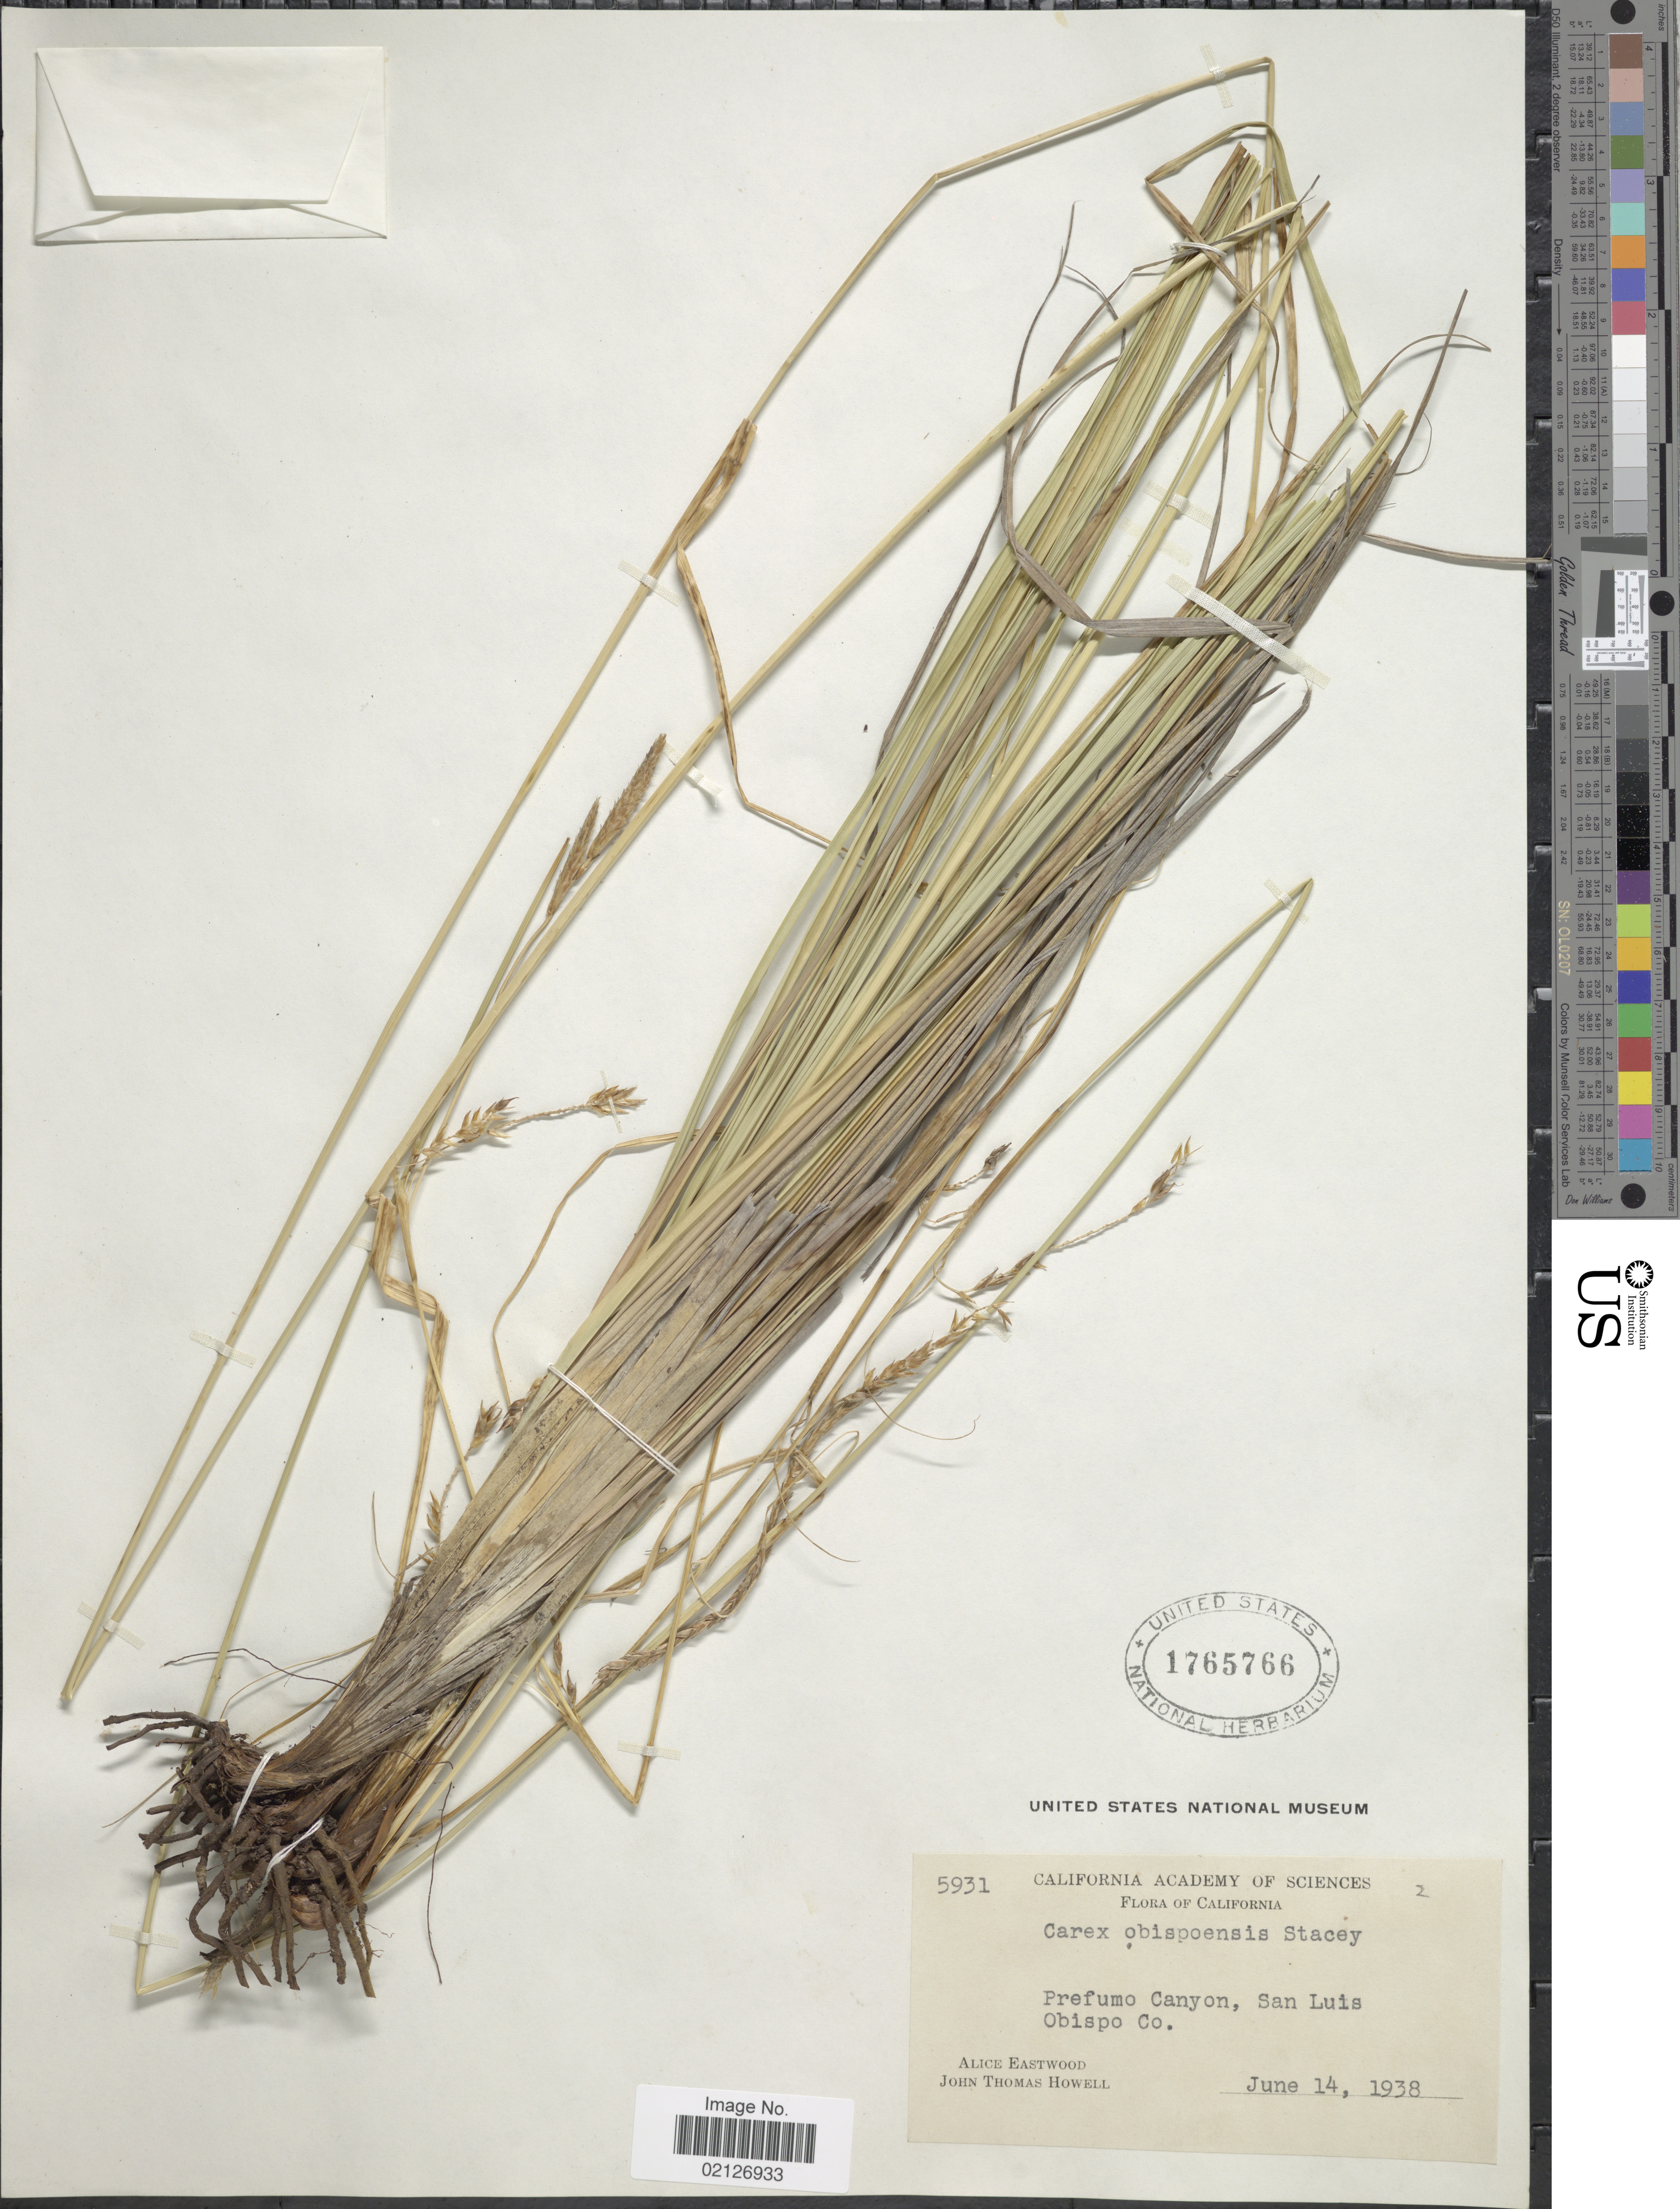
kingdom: Plantae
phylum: Tracheophyta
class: Liliopsida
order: Poales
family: Cyperaceae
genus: Carex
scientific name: Carex obispoensis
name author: Stacey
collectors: A. Eastwood & J. T. Howell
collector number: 5931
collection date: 1938-06-14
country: United States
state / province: California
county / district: San Luis Obispo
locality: Prefumo Canyon, San Luis Obispo Co.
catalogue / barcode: US 1765766